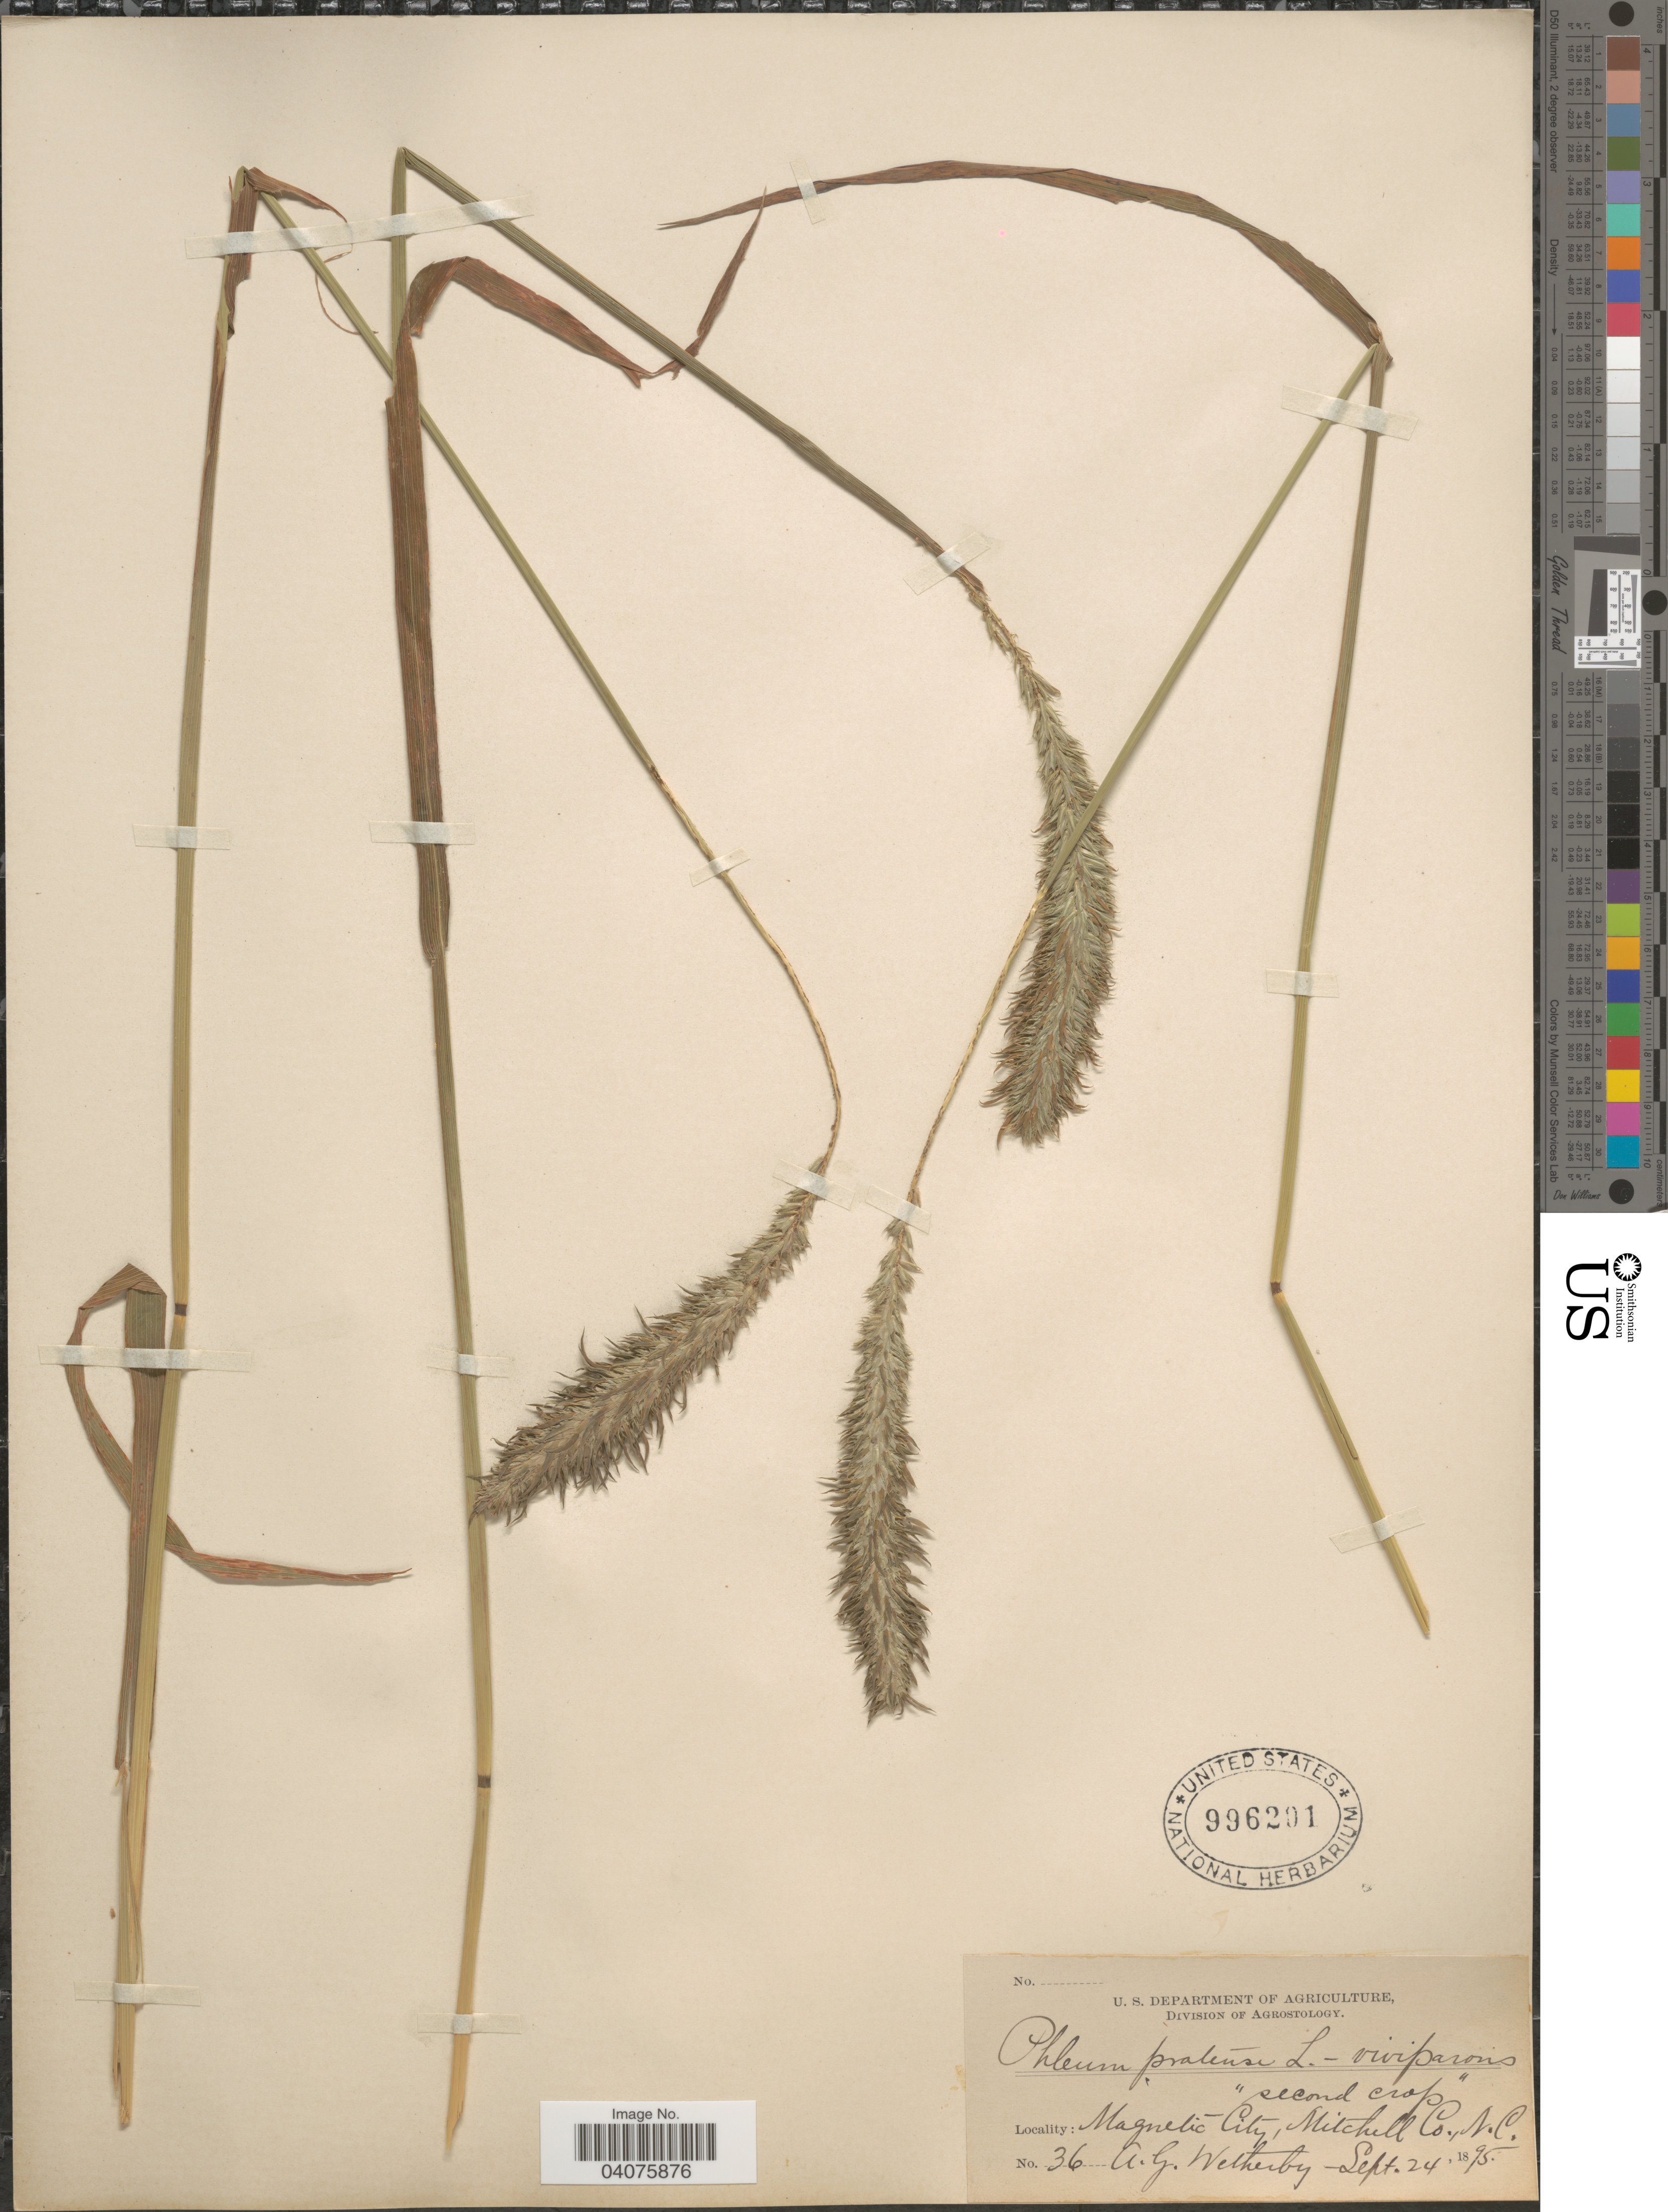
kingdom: Plantae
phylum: Tracheophyta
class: Liliopsida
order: Poales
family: Poaceae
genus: Phleum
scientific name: Phleum pratense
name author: L.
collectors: A. Wetherby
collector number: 36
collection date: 1895-09-24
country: United States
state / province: North Carolina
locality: Magnetic City, Mitchell Co.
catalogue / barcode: US 996201